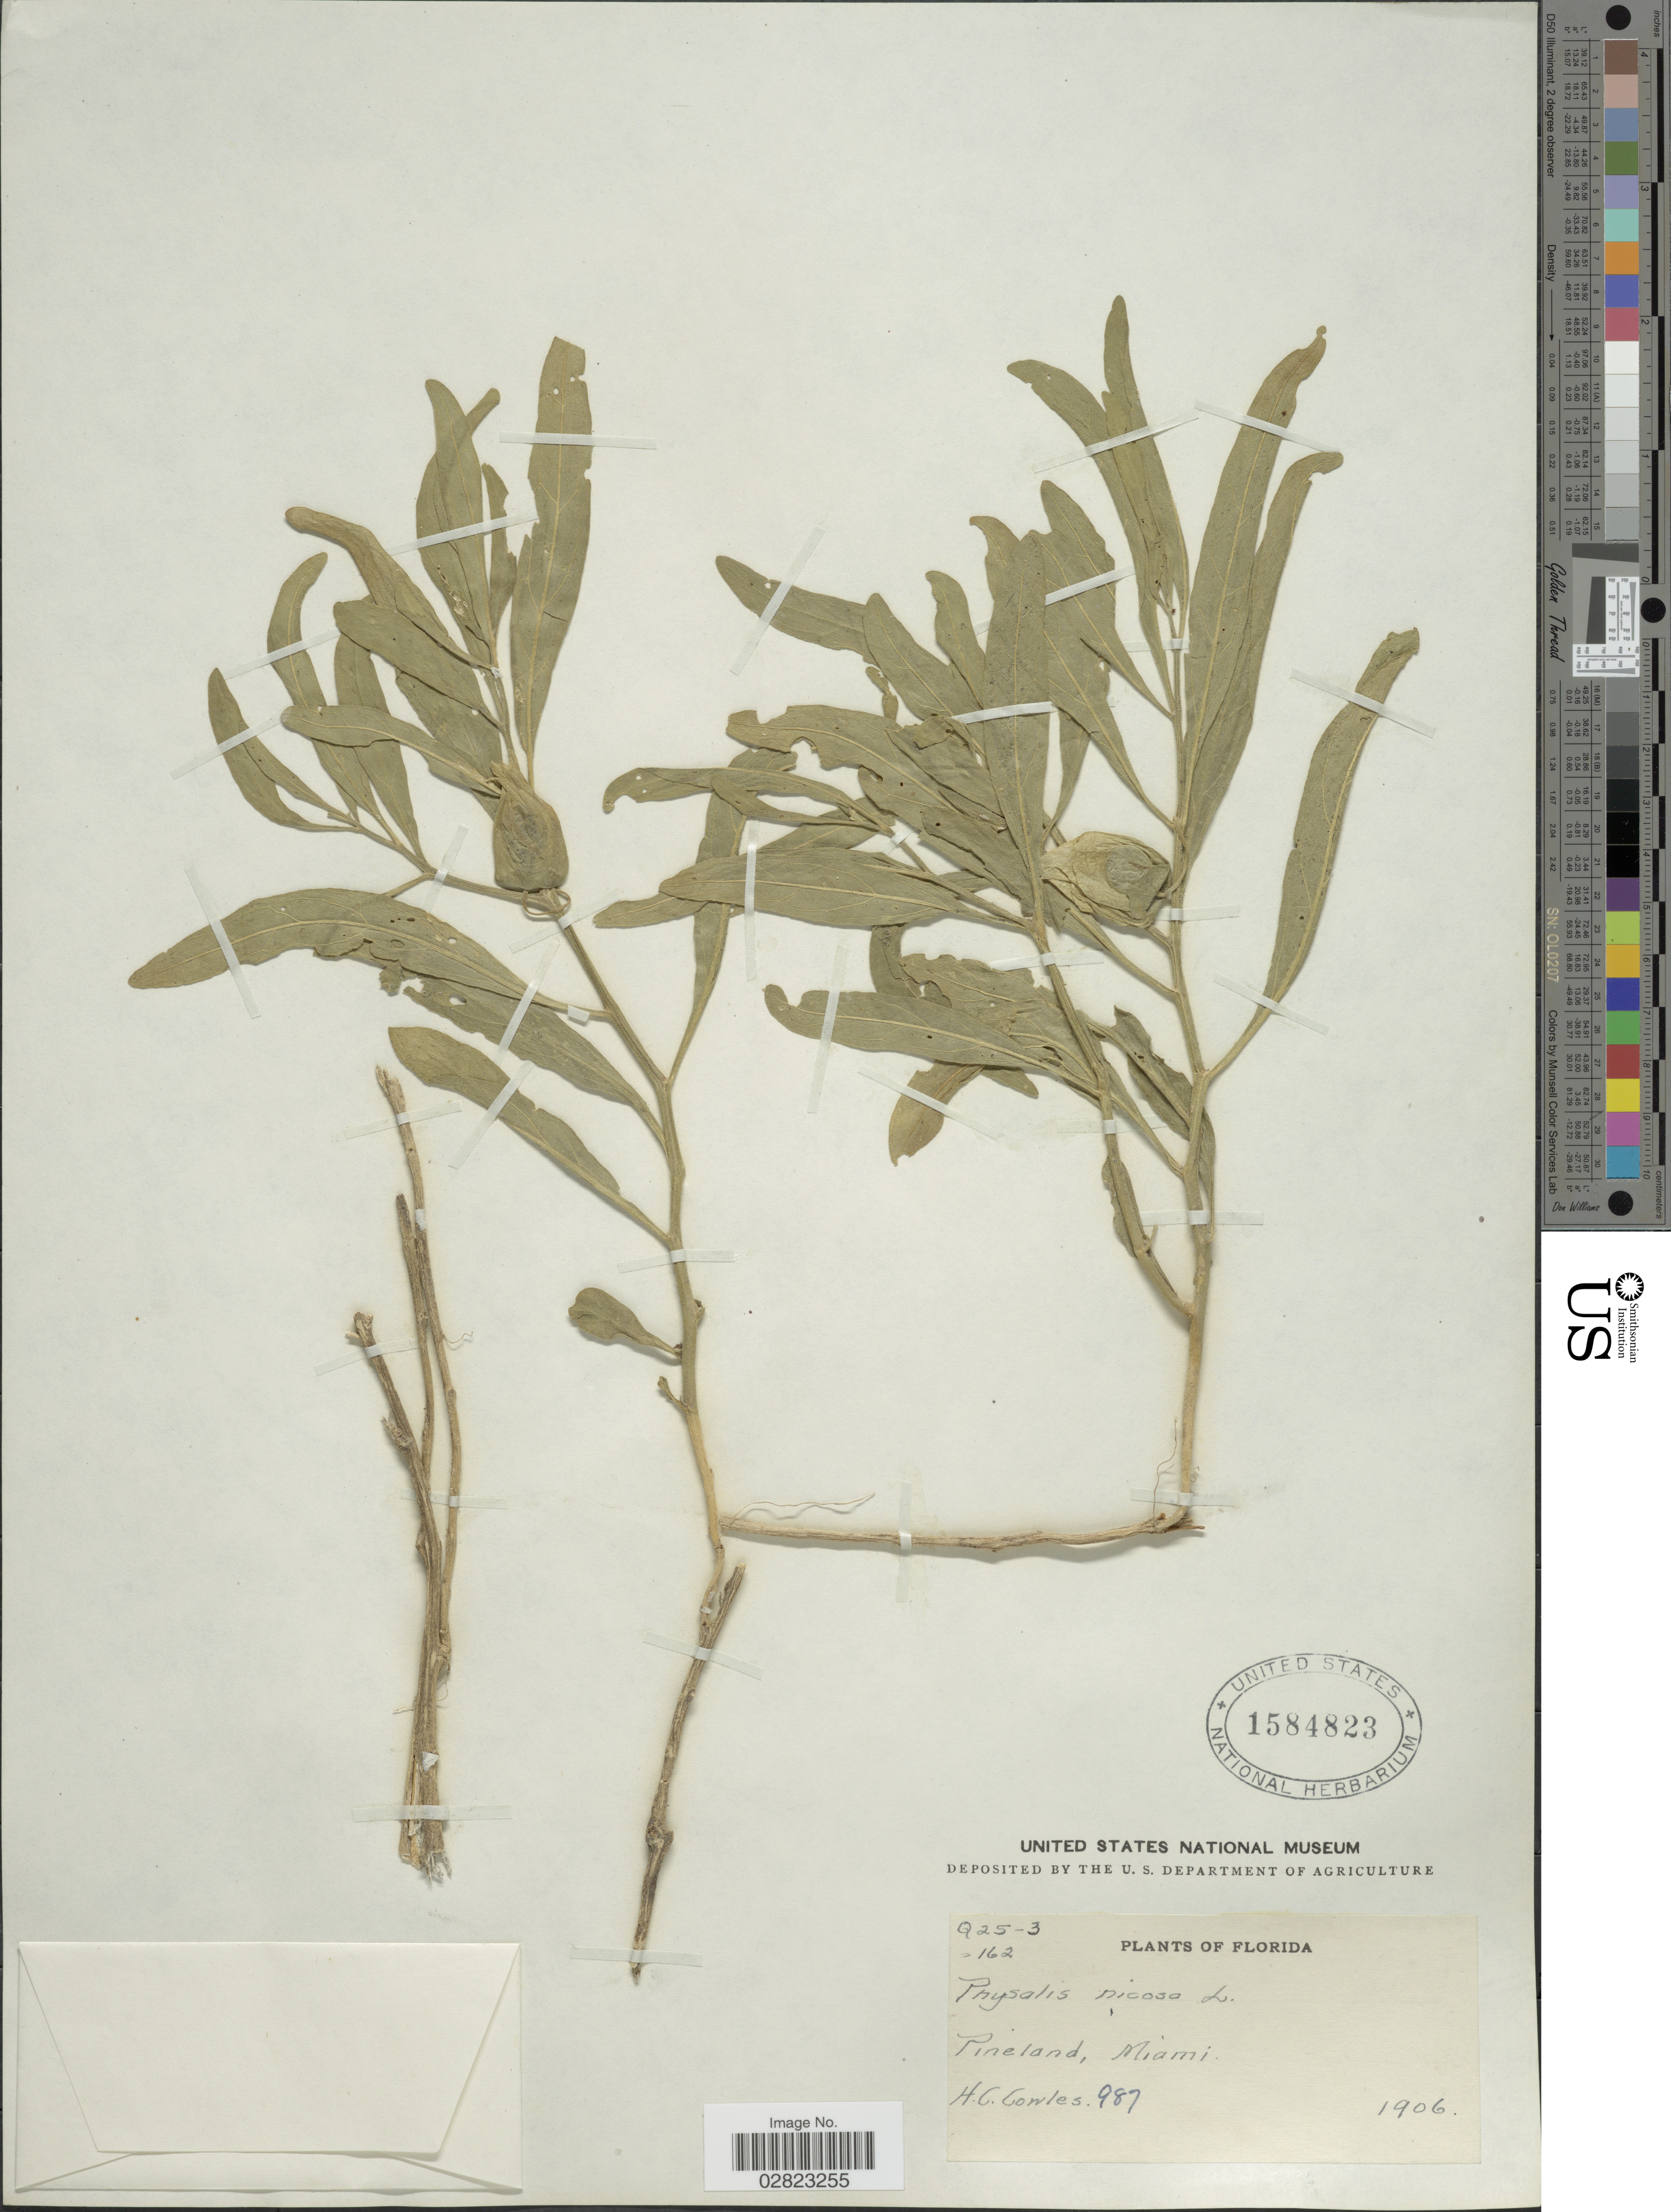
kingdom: Plantae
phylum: Tracheophyta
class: Magnoliopsida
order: Solanales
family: Solanaceae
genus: Physalis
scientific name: Physalis elliottii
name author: Kunze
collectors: H. Cowles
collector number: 987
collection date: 1906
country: United States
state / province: Florida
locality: Pineland, Miami.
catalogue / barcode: US 1584823